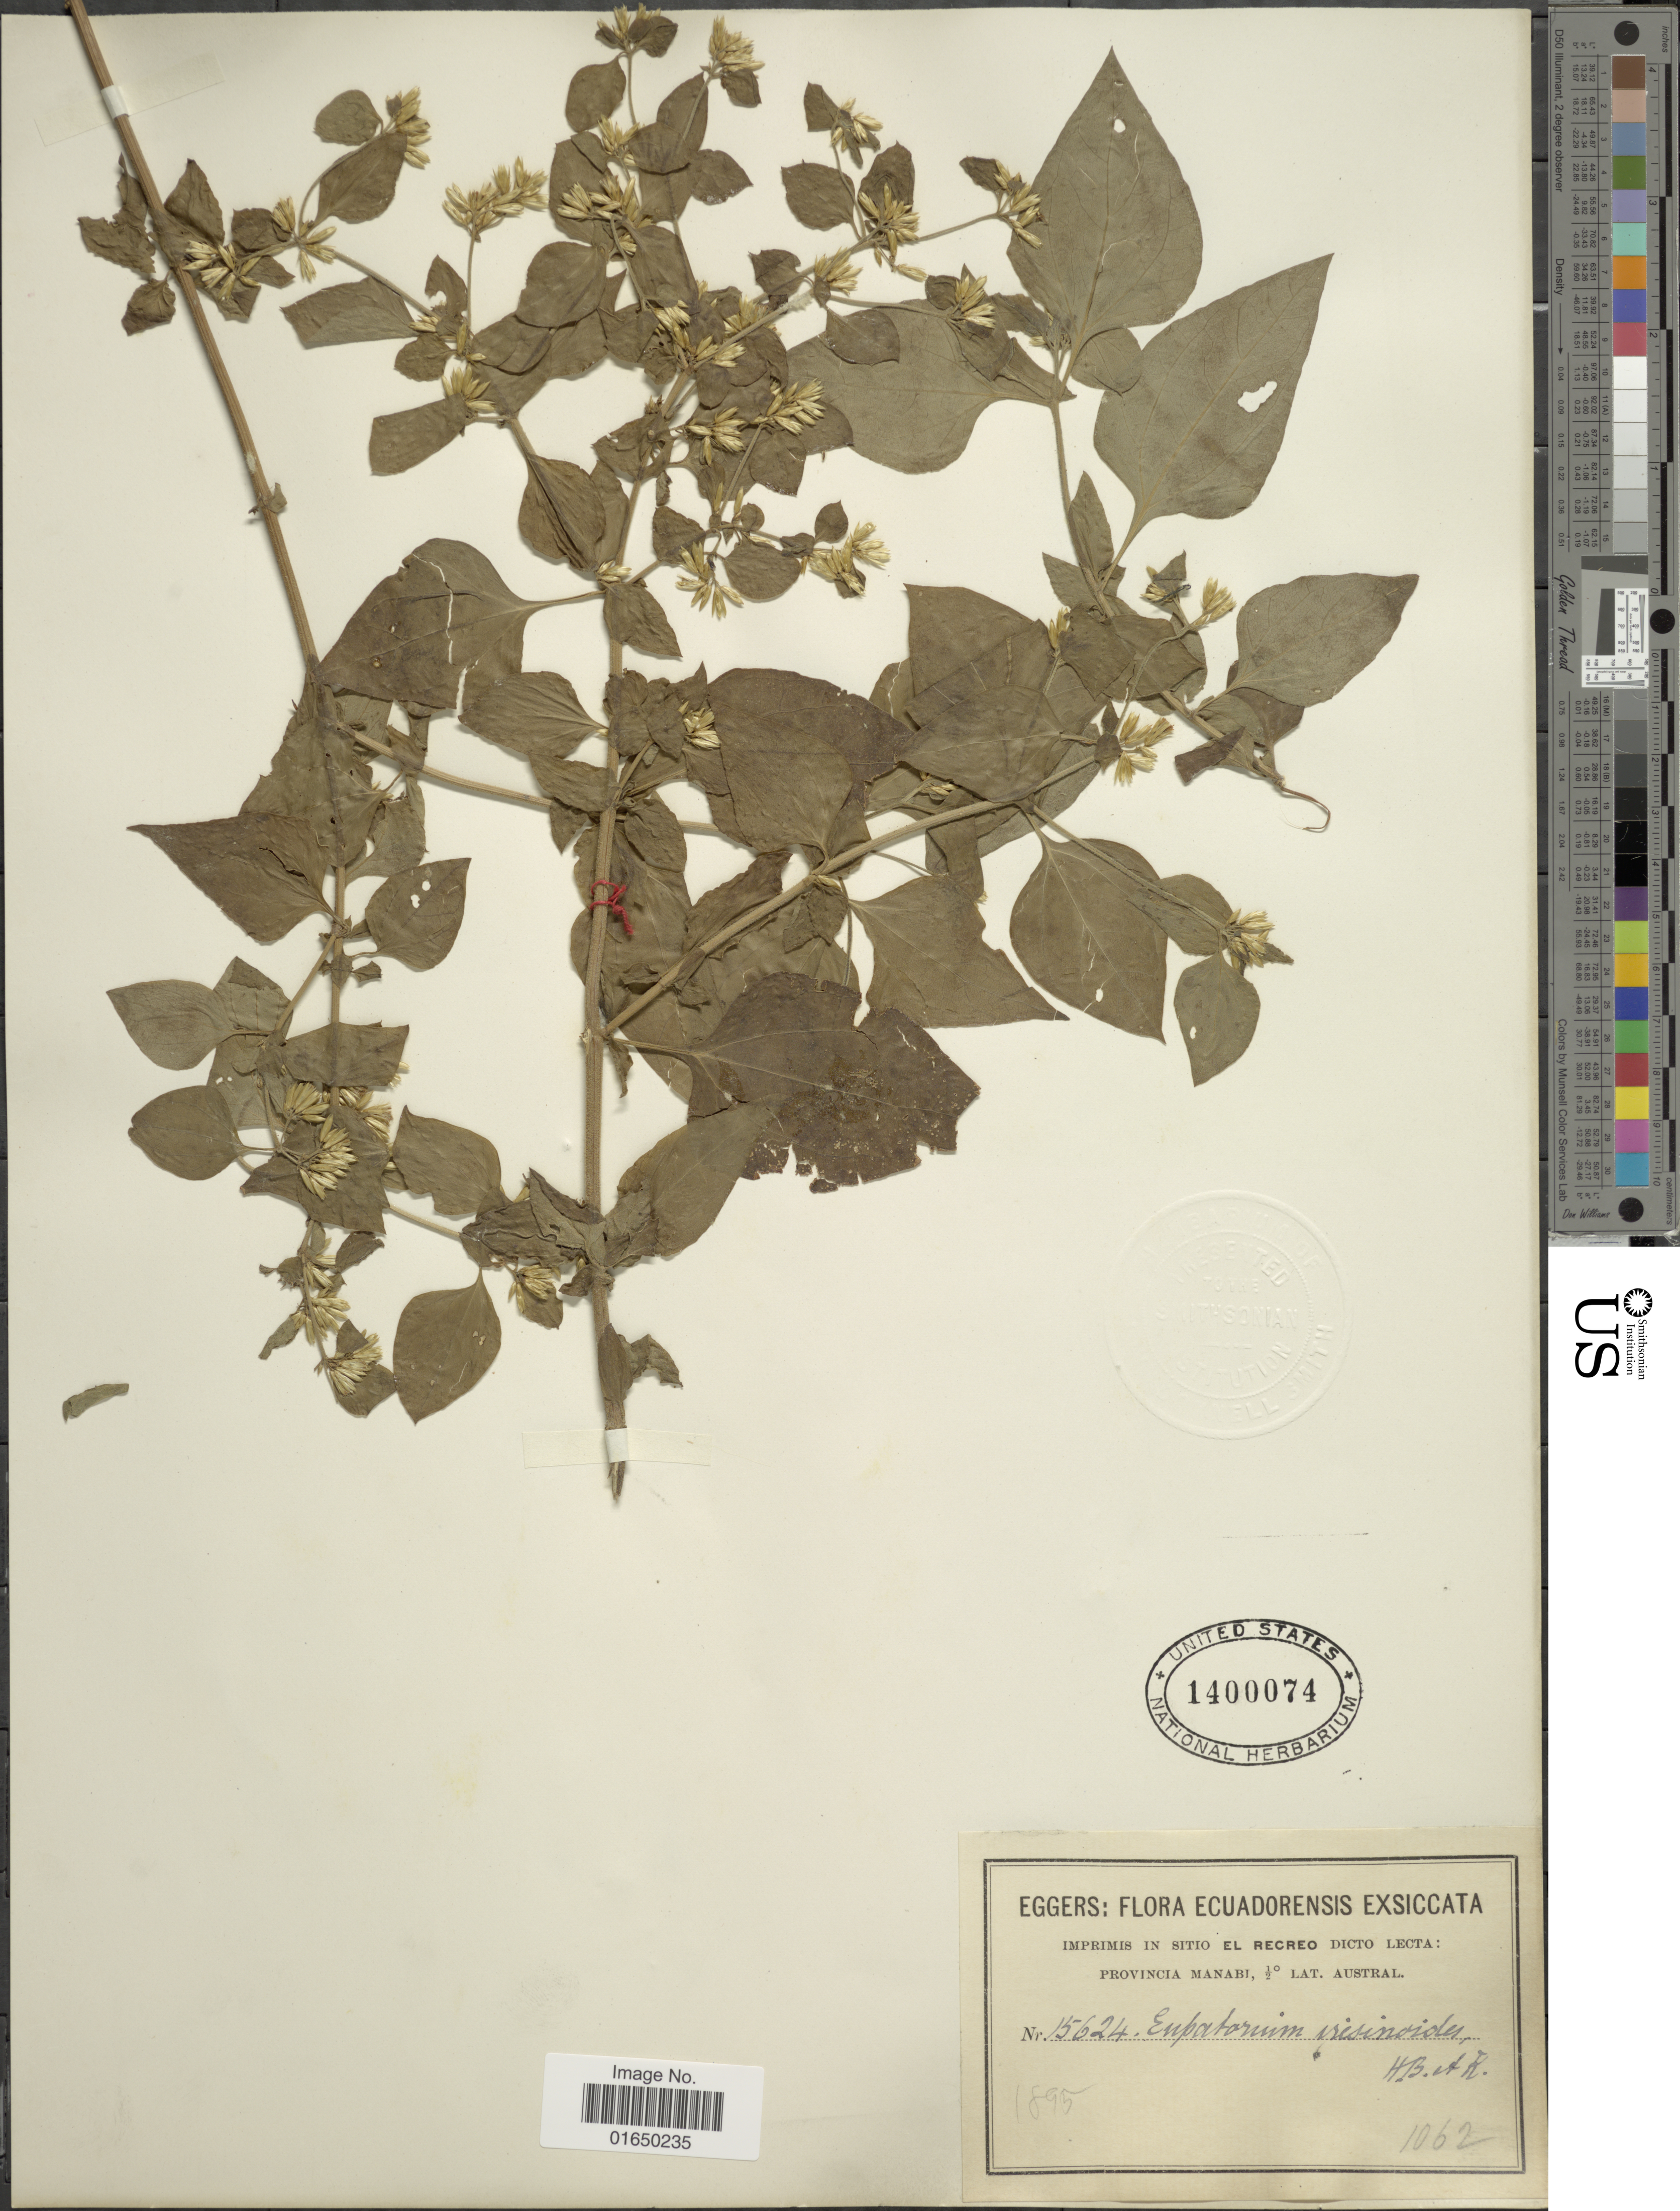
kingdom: Plantae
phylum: Tracheophyta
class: Magnoliopsida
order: Asterales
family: Asteraceae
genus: Condylidium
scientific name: Condylidium iresinoides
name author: (Kunth) R.M. King & H. Rob.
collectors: -. Eggers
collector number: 15624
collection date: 1895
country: Ecuador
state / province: Manabí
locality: Imprimis in sitio El Recreo dicto Lecta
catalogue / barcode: US 1400074